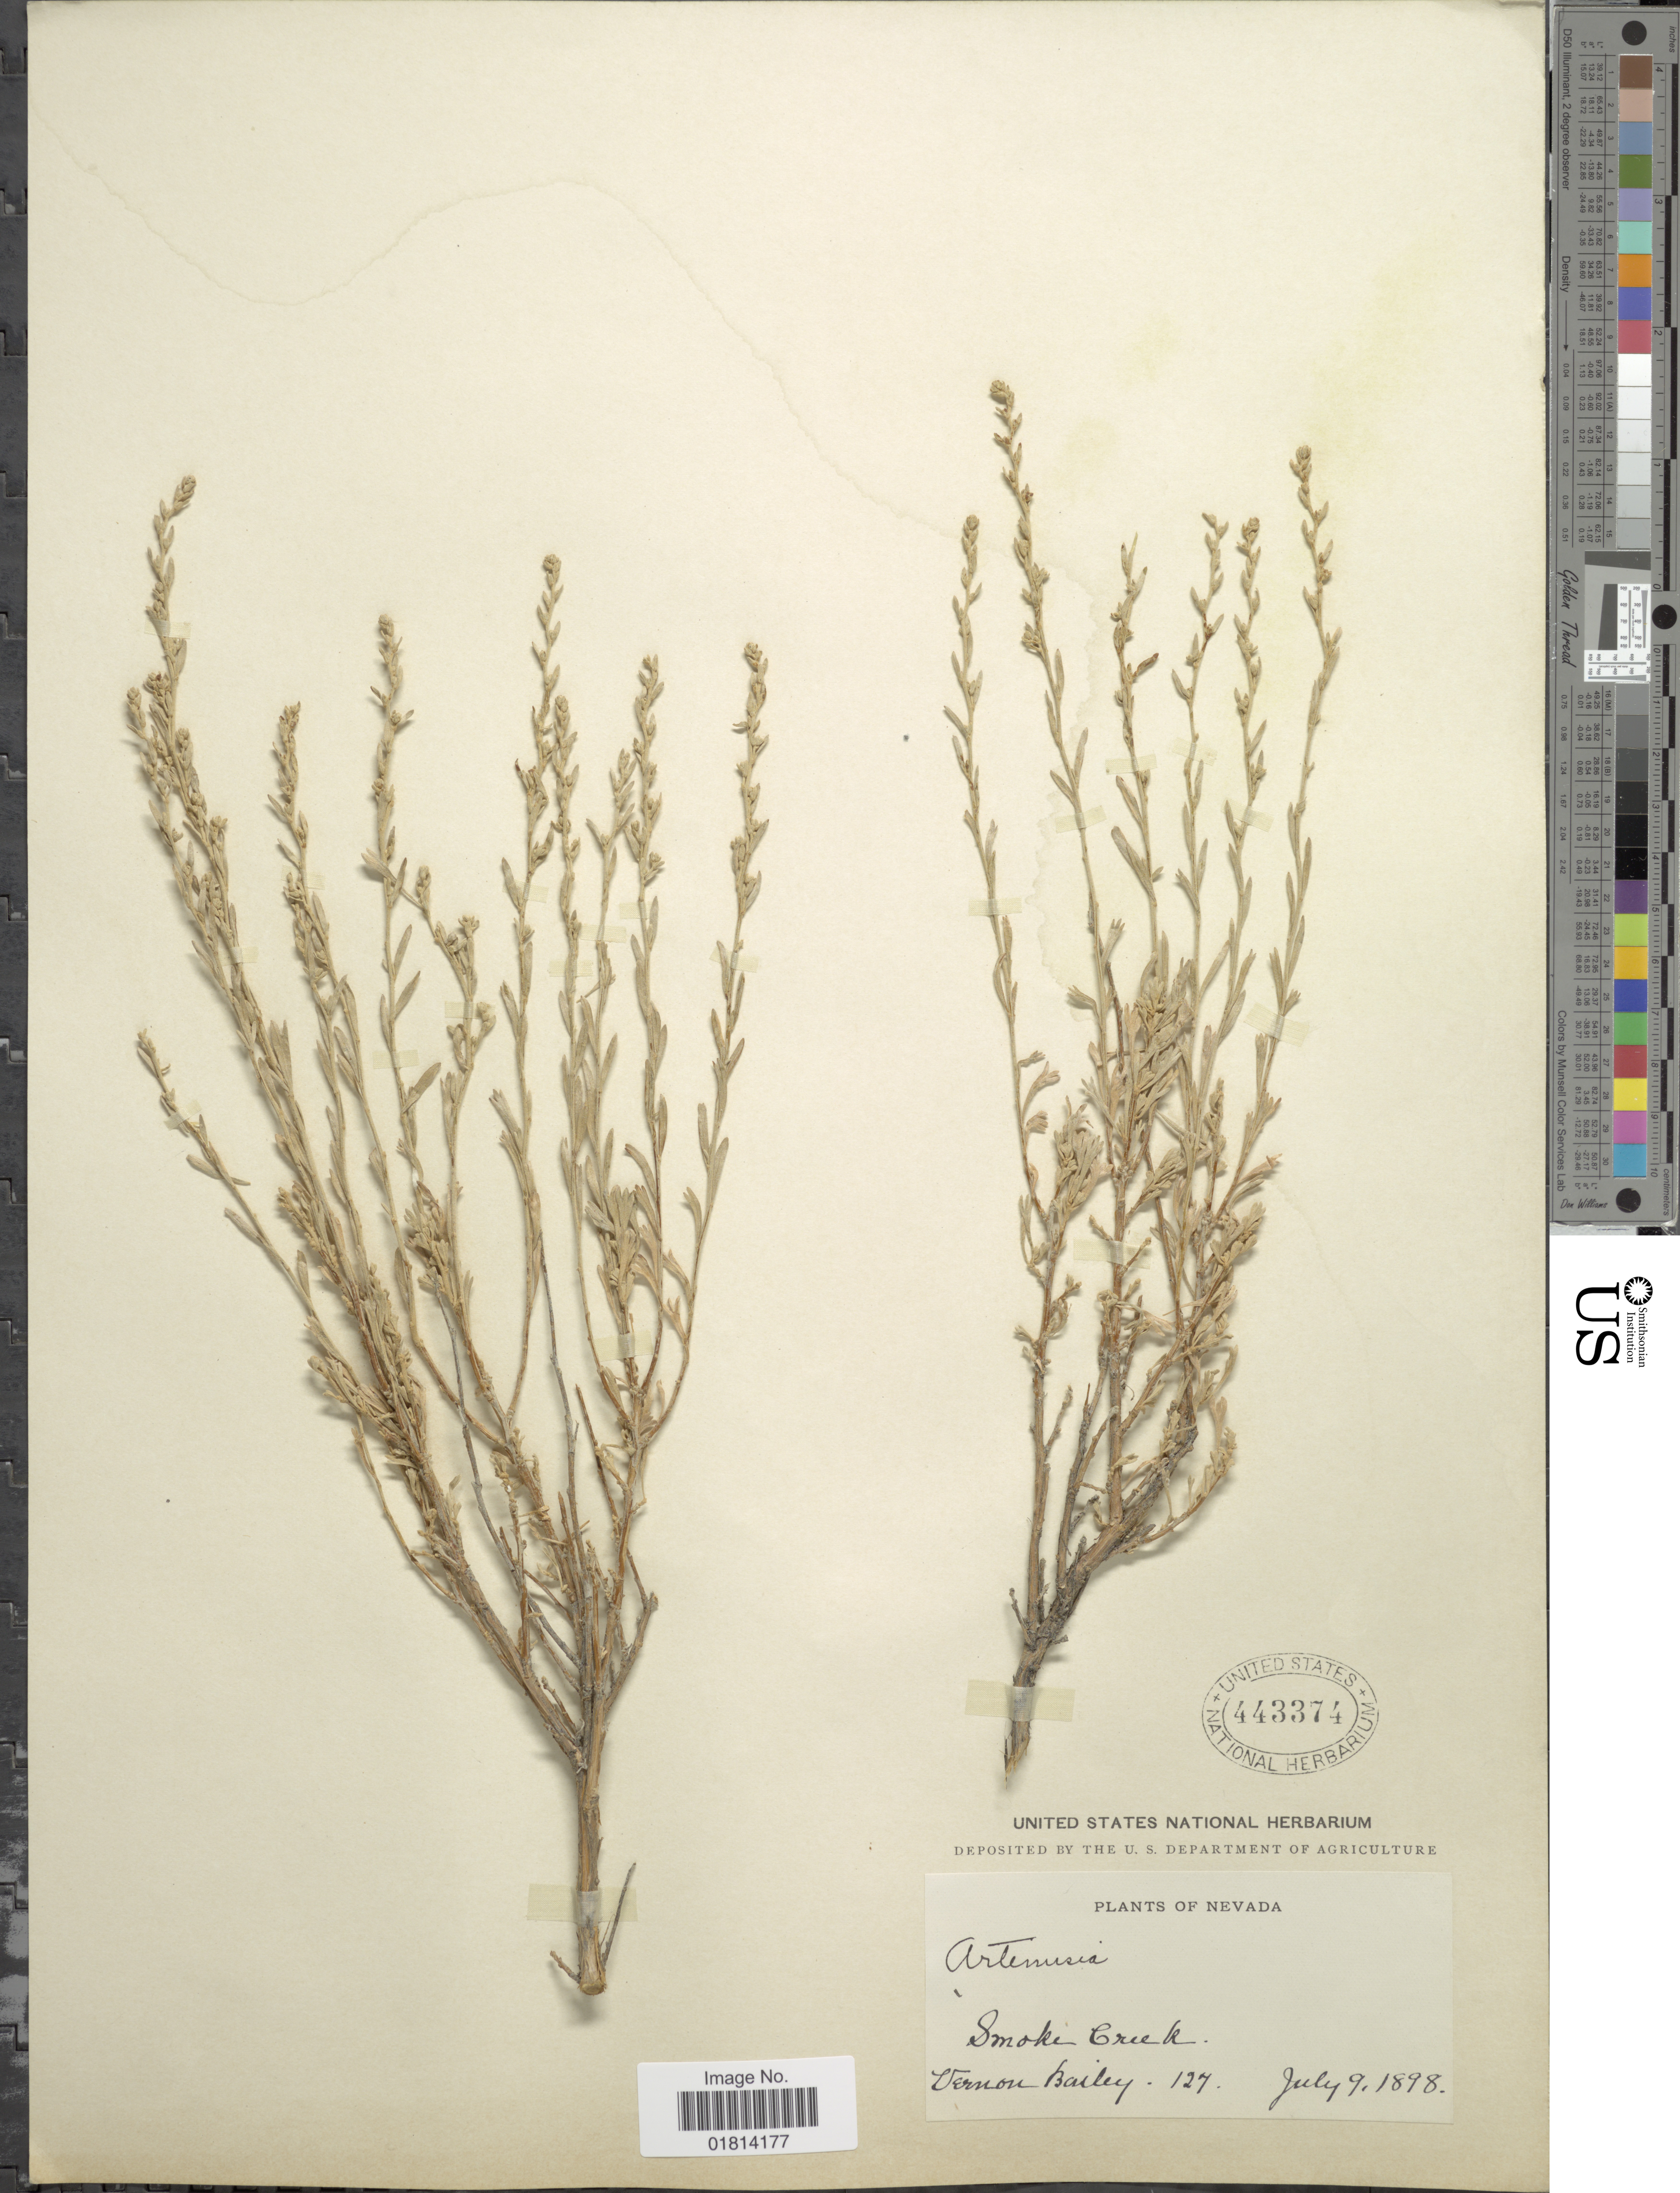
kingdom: Plantae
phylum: Tracheophyta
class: Magnoliopsida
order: Asterales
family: Asteraceae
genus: Artemisia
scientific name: Artemisia arbuscula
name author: Nutt.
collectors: V. O. Bailey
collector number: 127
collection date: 1898-07-09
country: United States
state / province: Nevada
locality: Smoke Creek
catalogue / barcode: US 443374